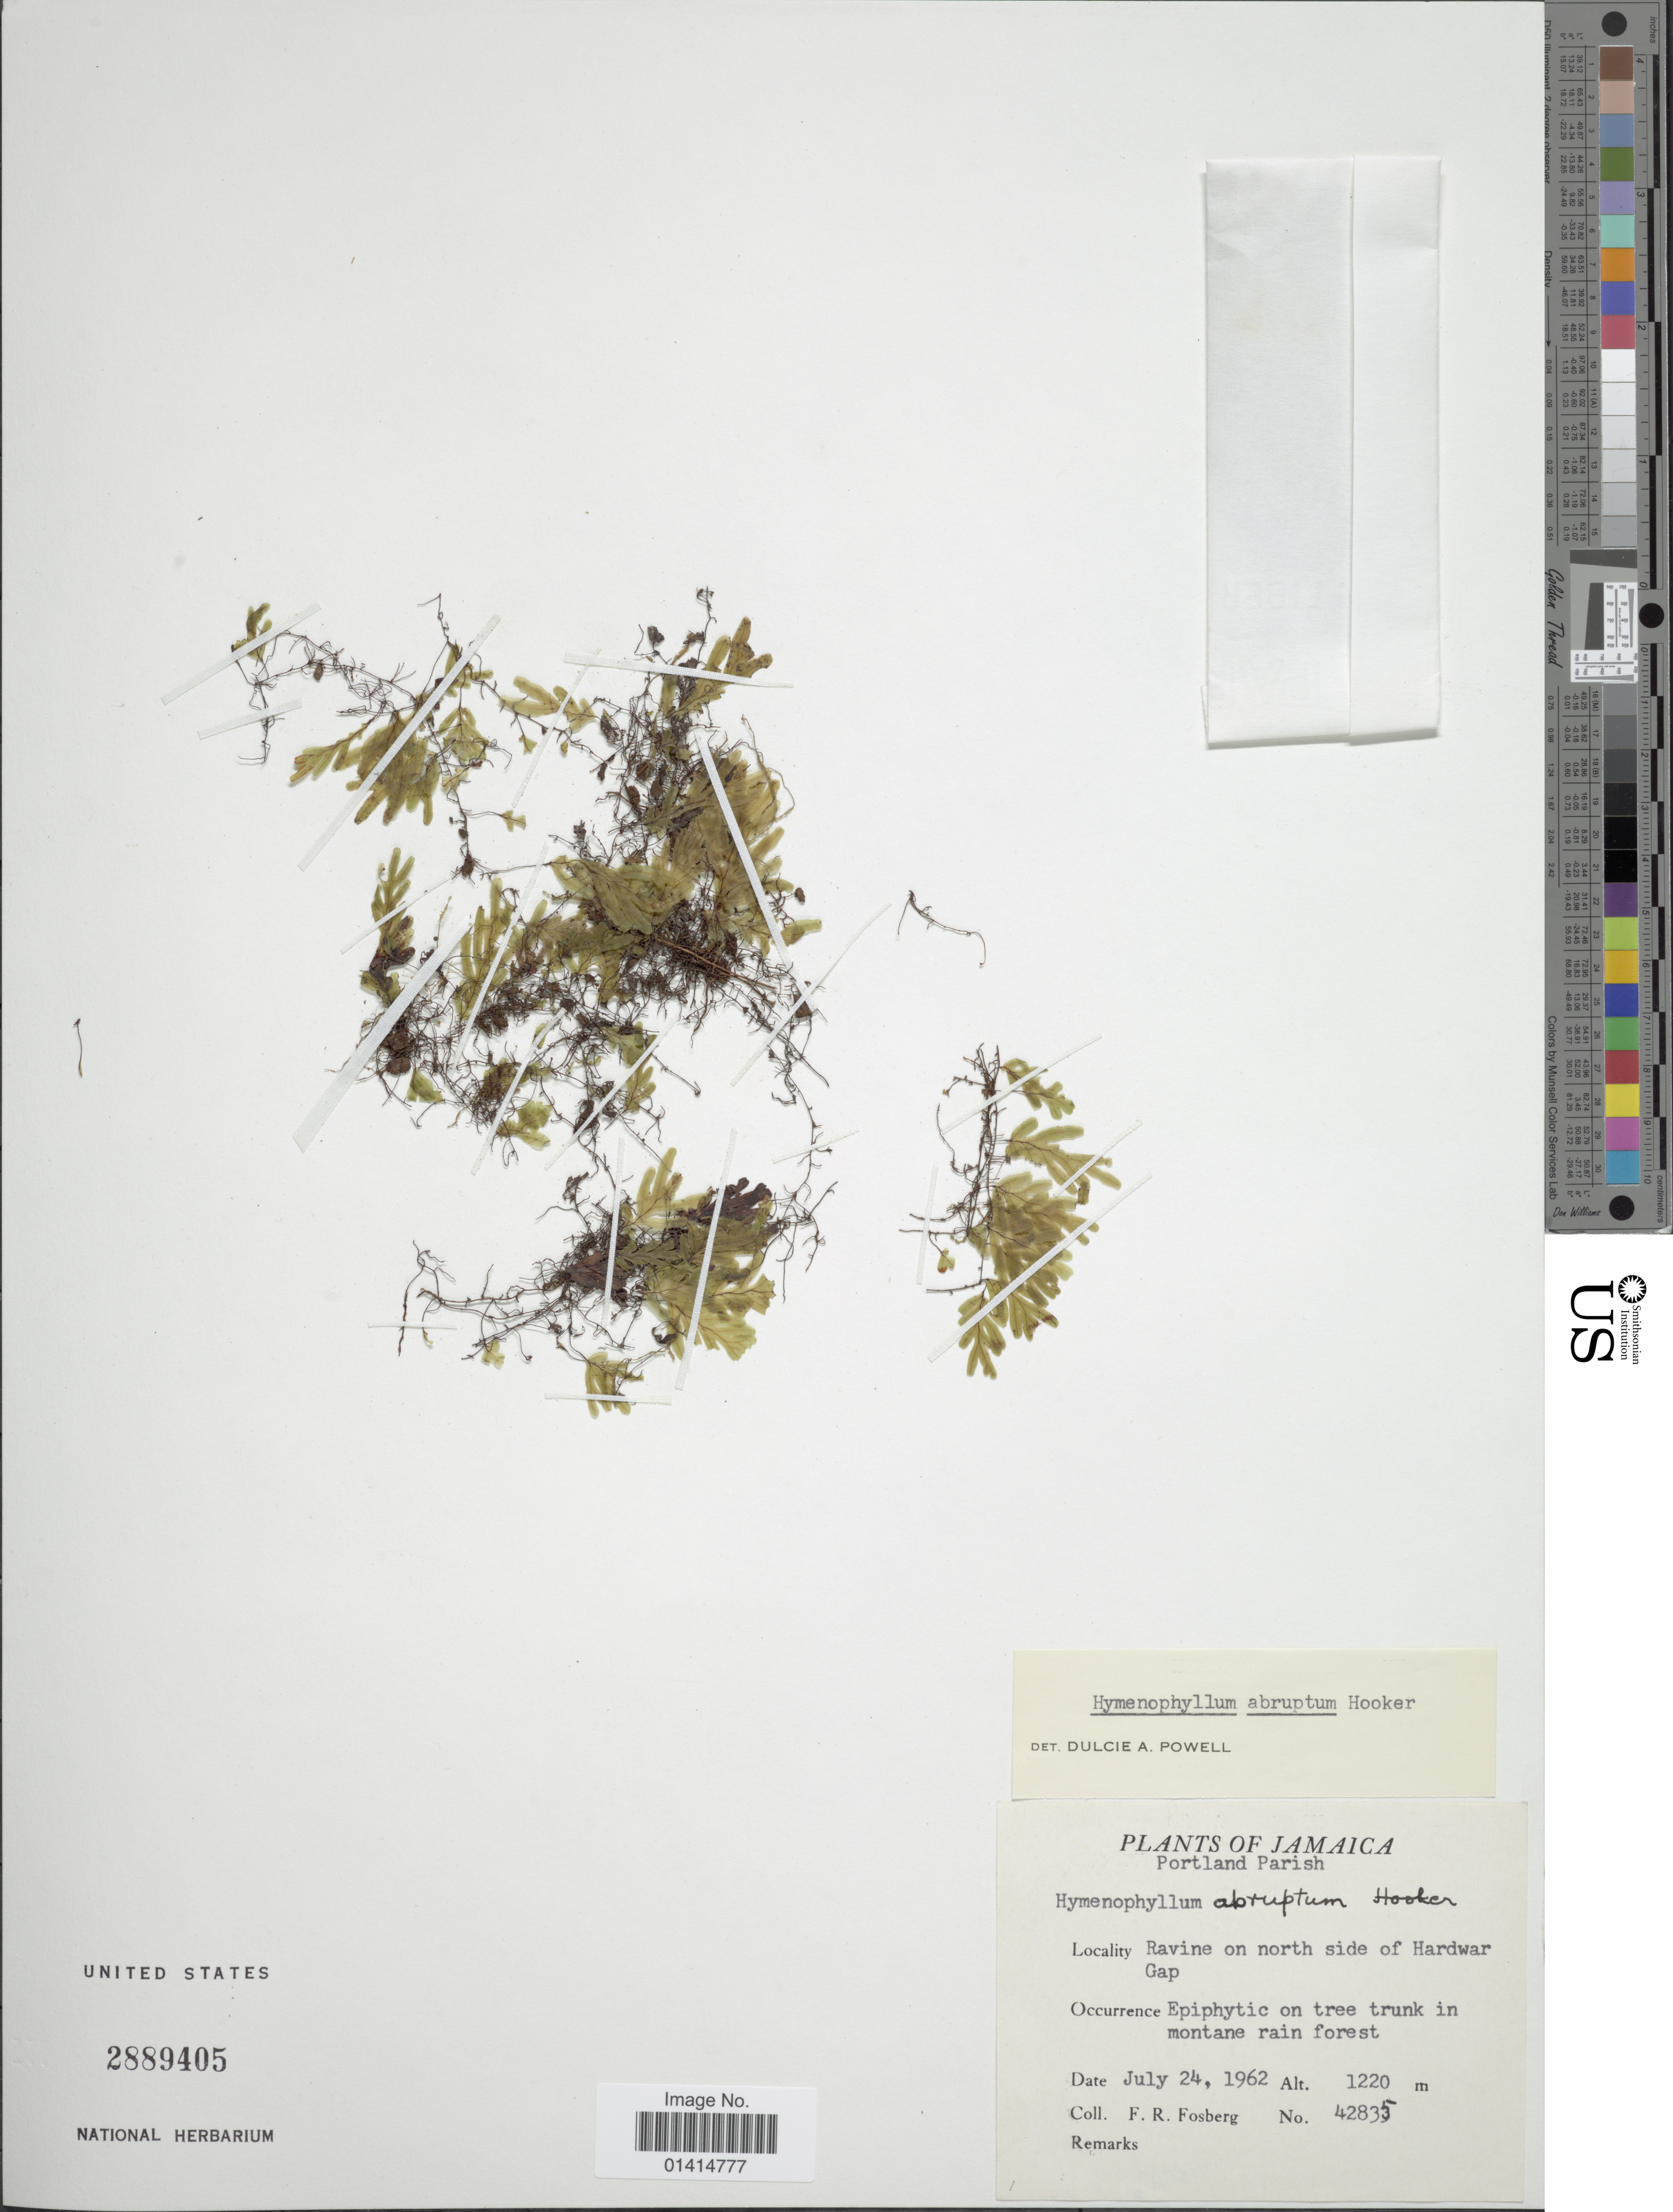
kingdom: Plantae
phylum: Tracheophyta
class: Polypodiopsida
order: Hymenophyllales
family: Hymenophyllaceae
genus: Hymenophyllum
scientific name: Hymenophyllum abruptum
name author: Hook.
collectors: F. R. Fosberg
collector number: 42835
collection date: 1962-07-24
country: Jamaica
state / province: Portland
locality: Portland Parish, Ravine on north side of Hardwar Gap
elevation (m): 1220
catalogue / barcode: US 2889405